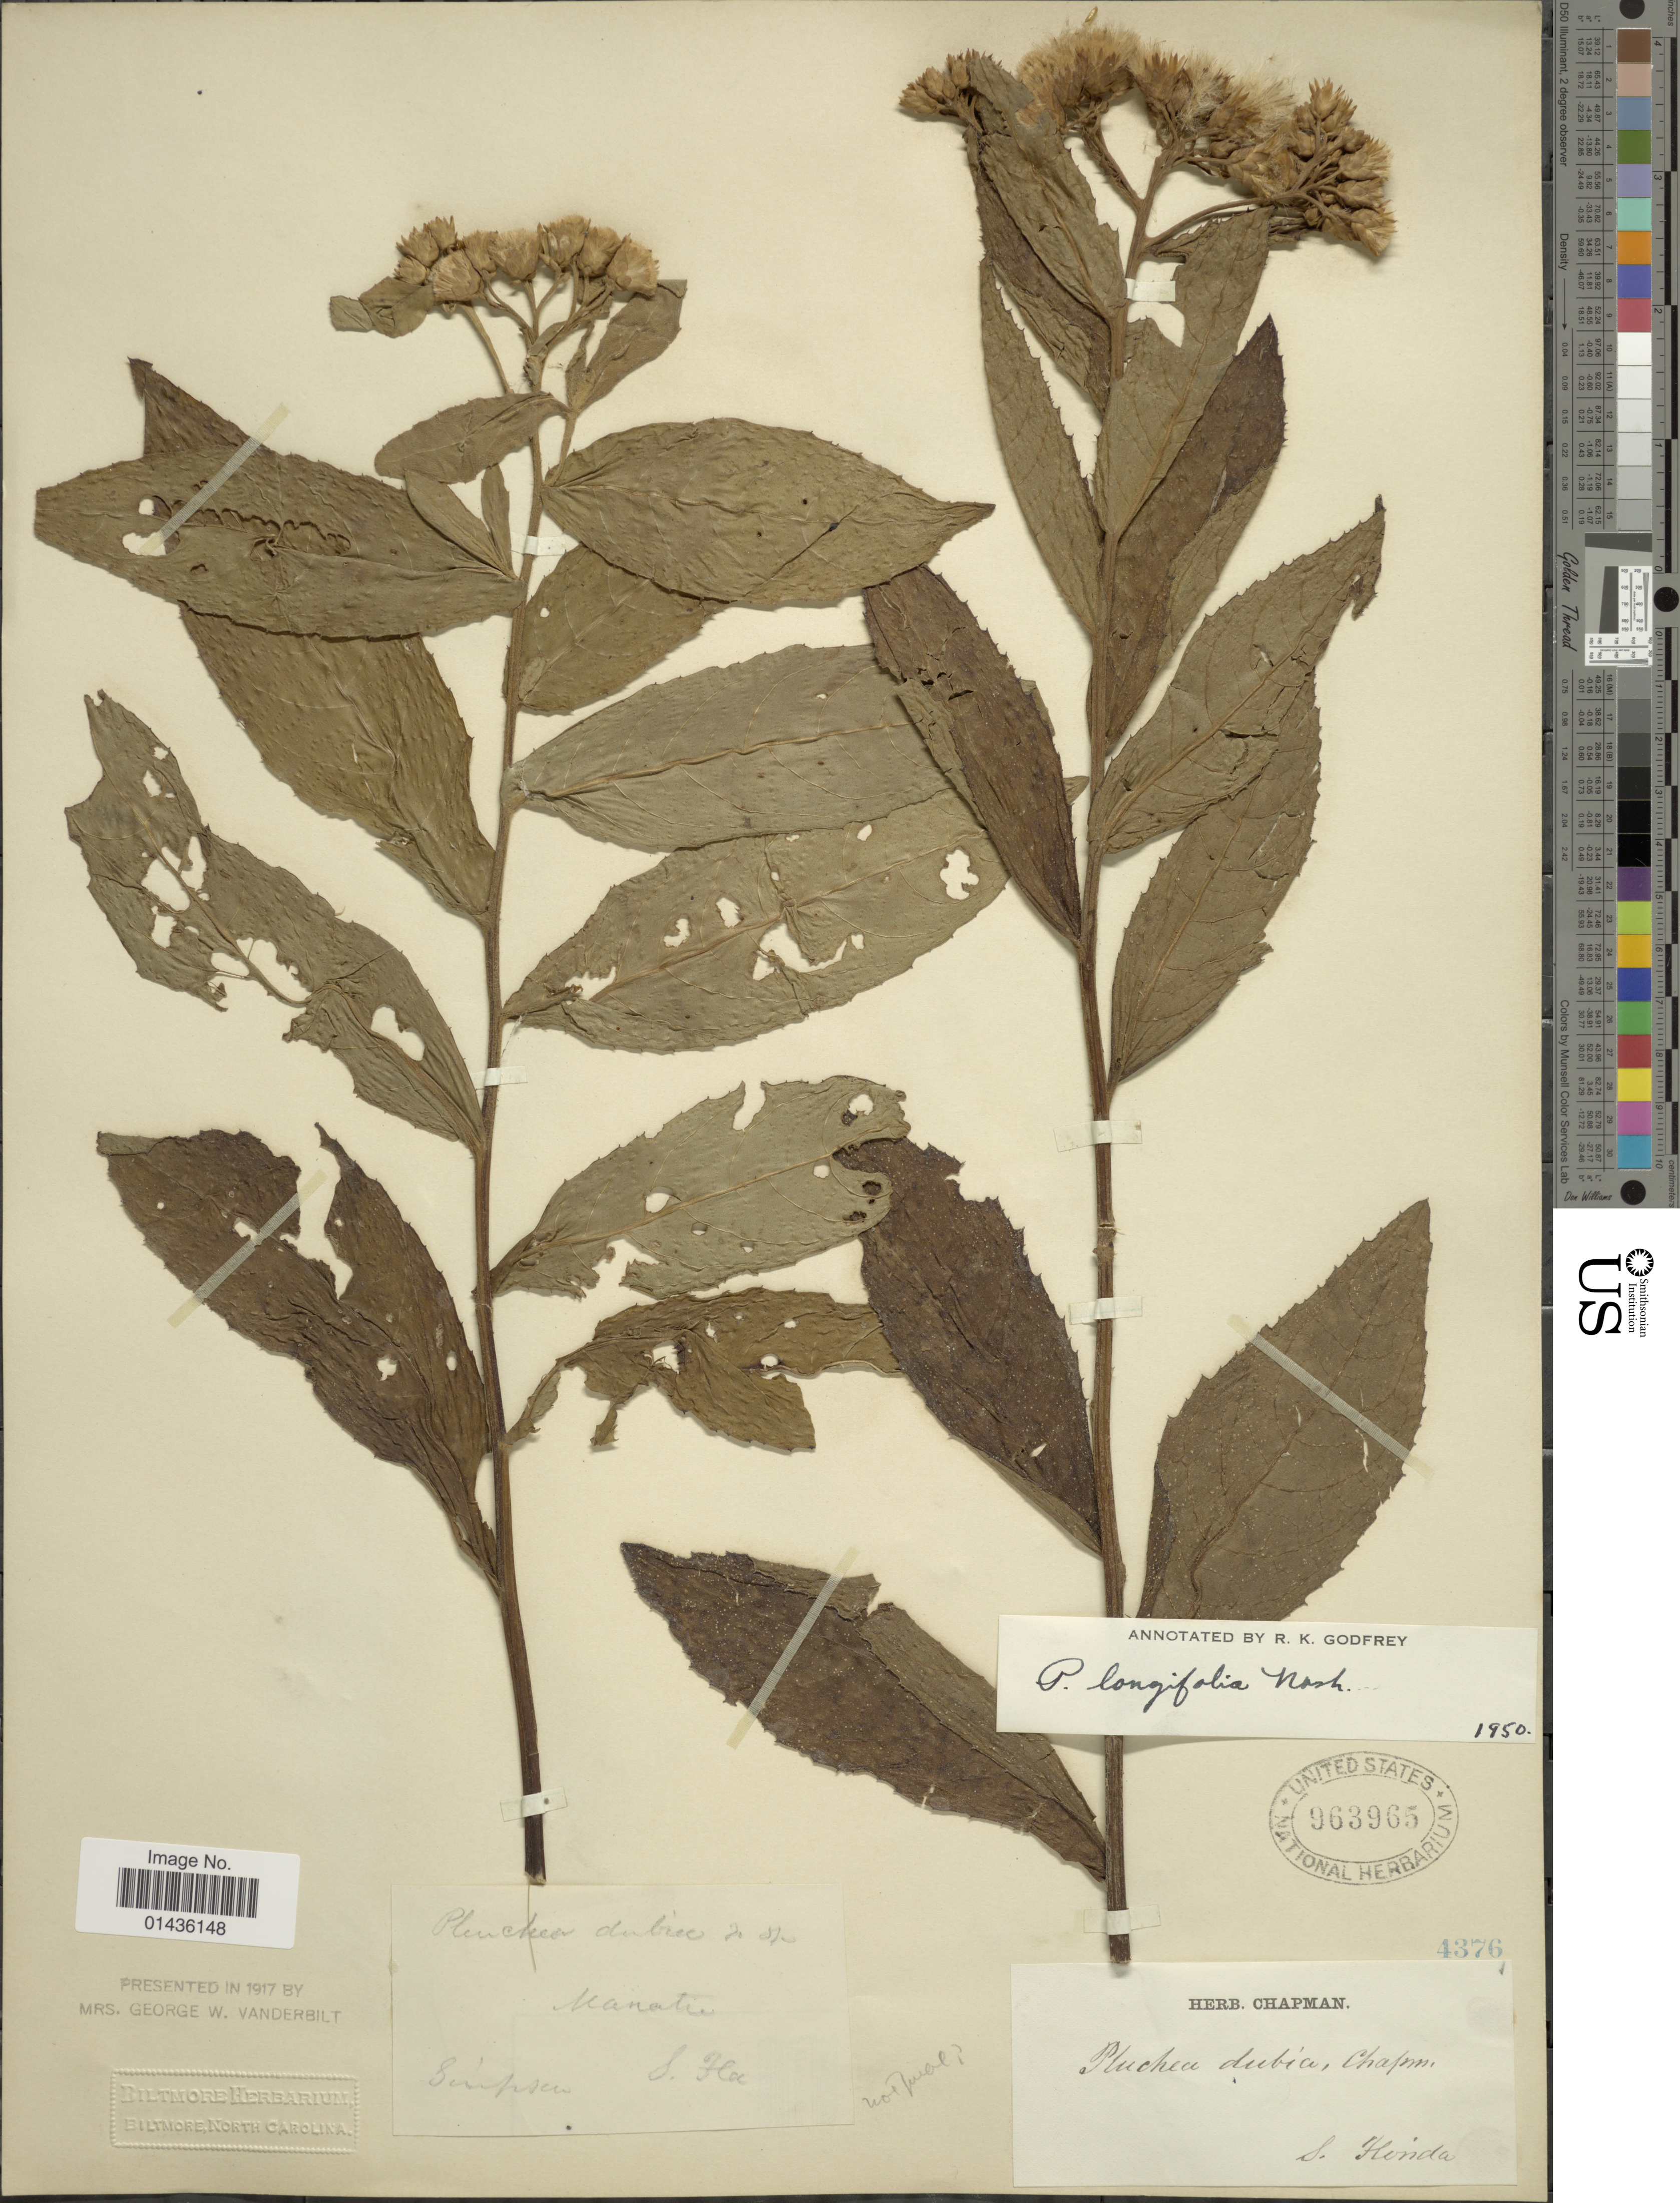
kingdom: Plantae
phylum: Tracheophyta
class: Magnoliopsida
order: Asterales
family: Asteraceae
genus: Pluchea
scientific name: Pluchea longifolia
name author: Nash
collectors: Simpson, --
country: United States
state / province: Florida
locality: S. Florida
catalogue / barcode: US 963965